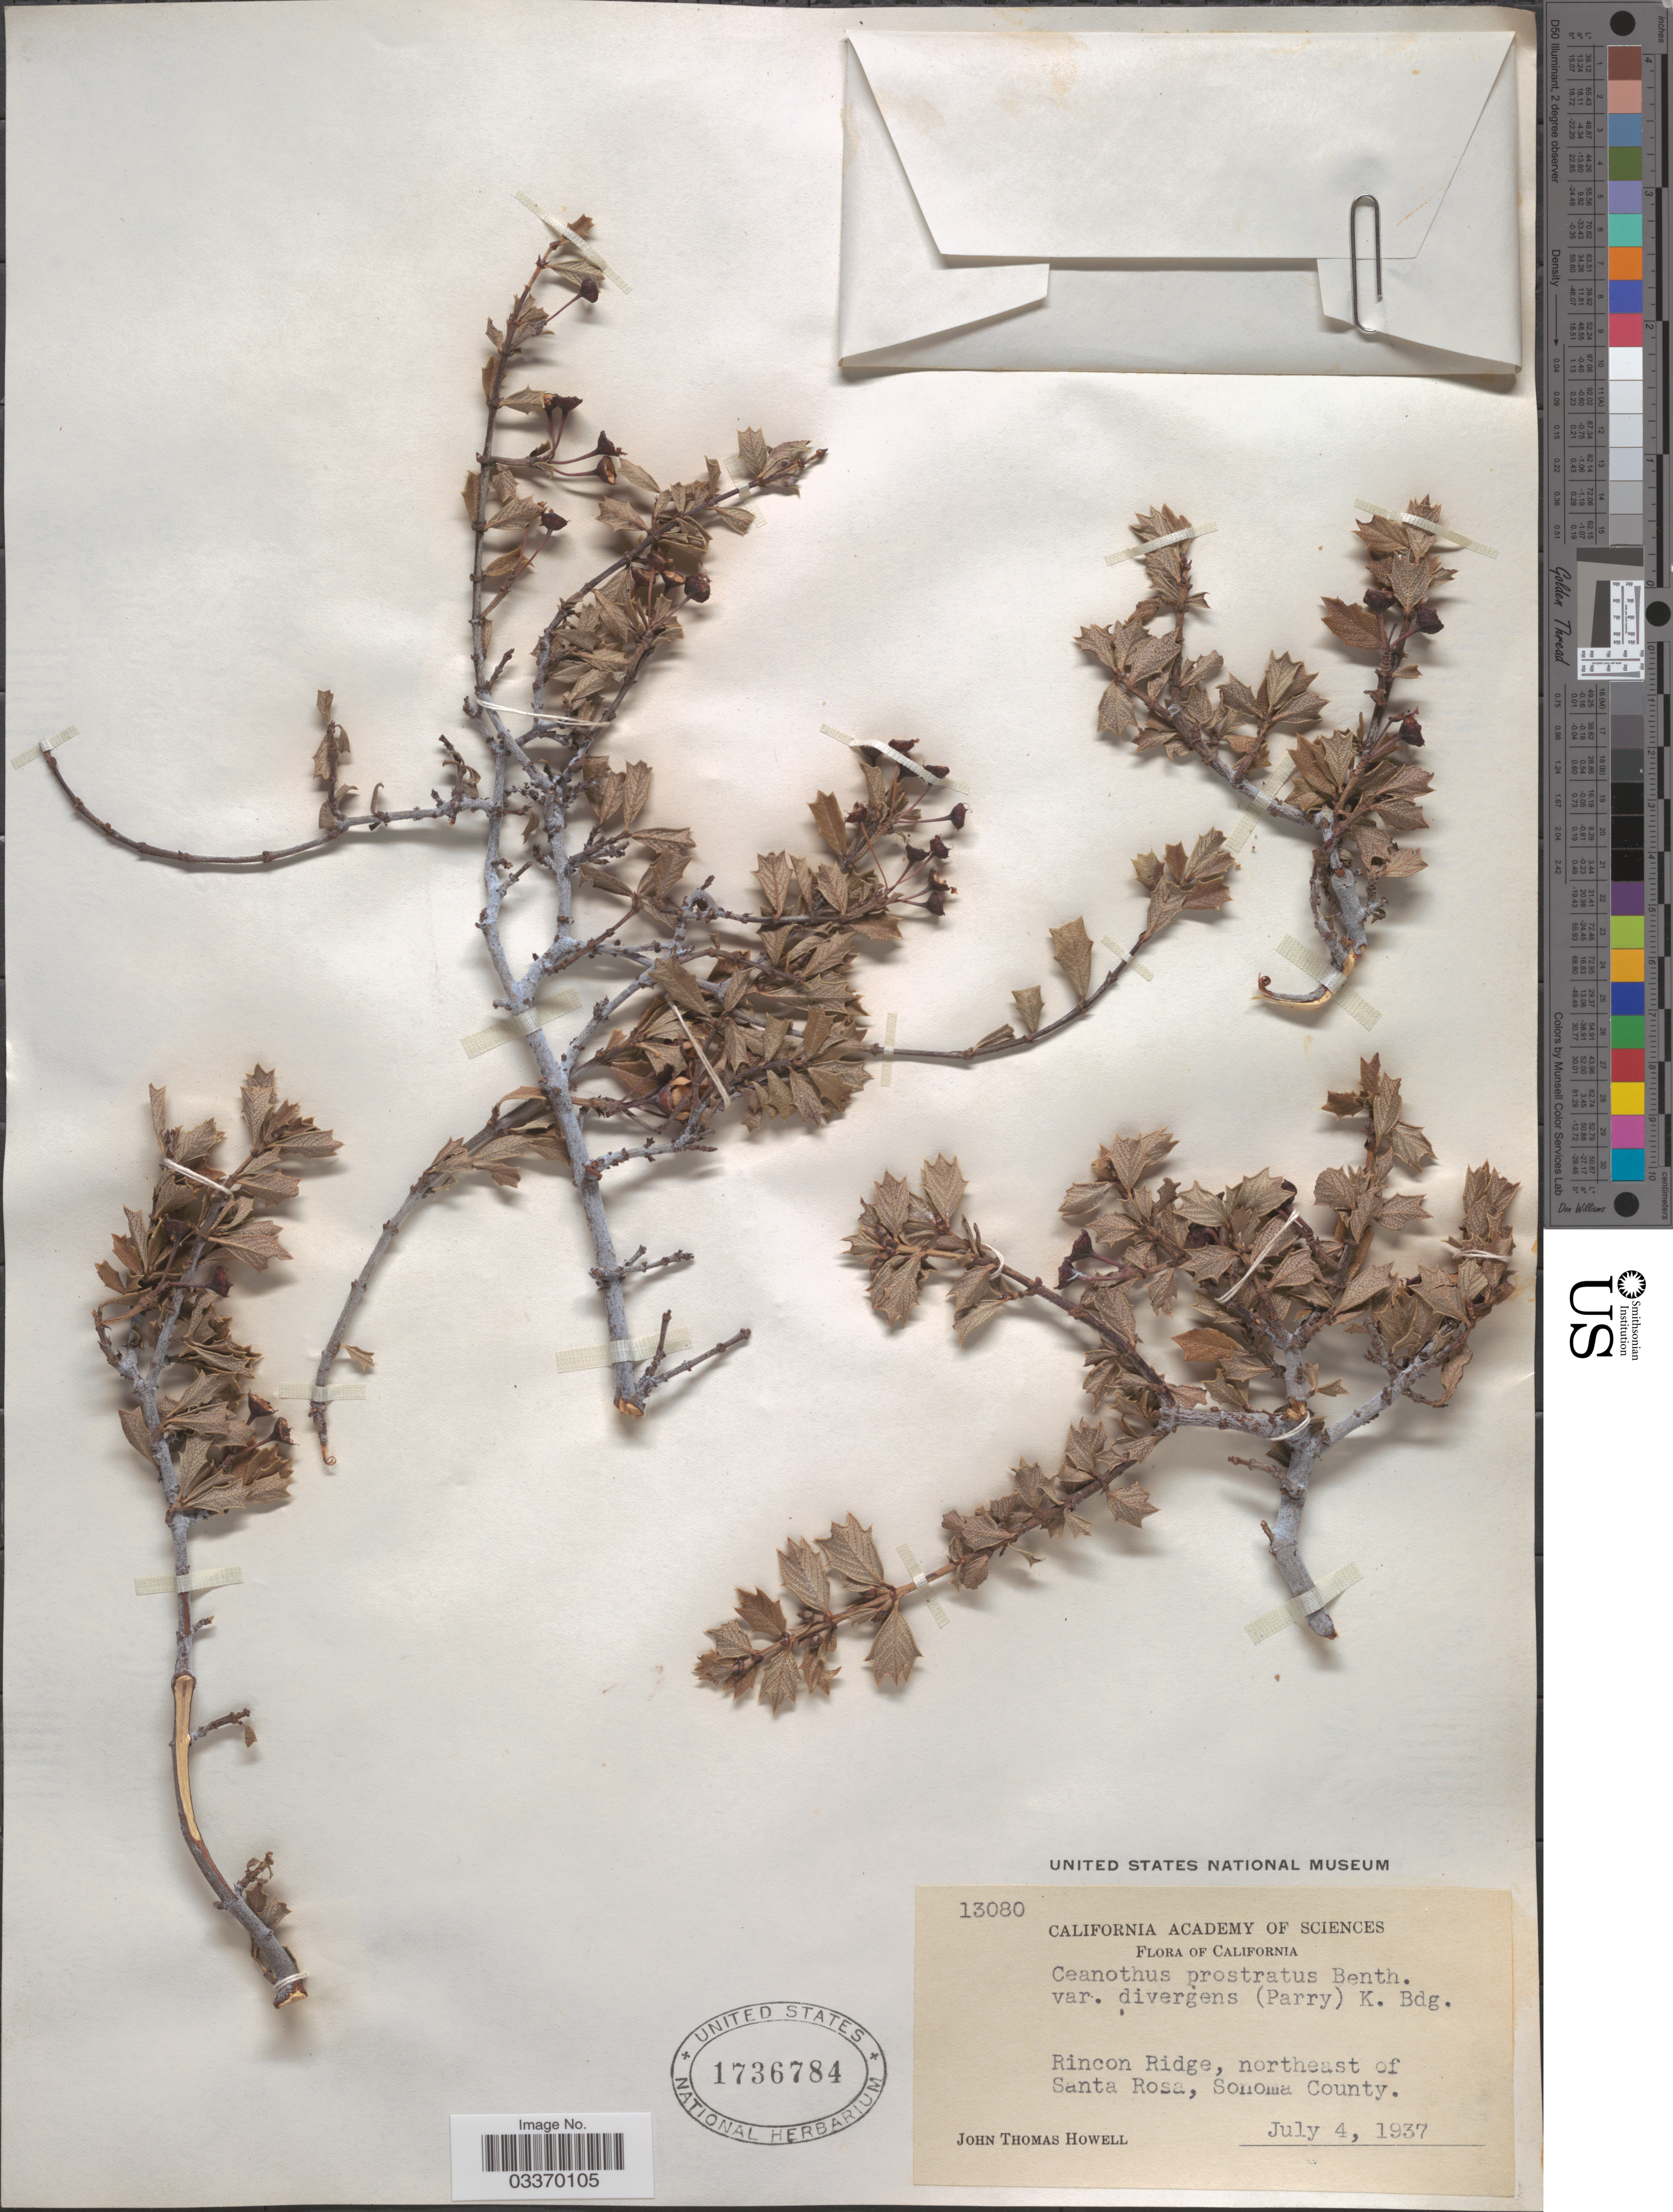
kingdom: Plantae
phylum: Tracheophyta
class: Magnoliopsida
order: Rosales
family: Rhamnaceae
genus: Ceanothus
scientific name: Ceanothus prostratus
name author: Benth.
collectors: J. T. Howell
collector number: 13080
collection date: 1937-07-04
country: United States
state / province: California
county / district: Sonoma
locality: Rincon Ridge, northeast of Santa Rosa, Sonoma County.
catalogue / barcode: US 1736784